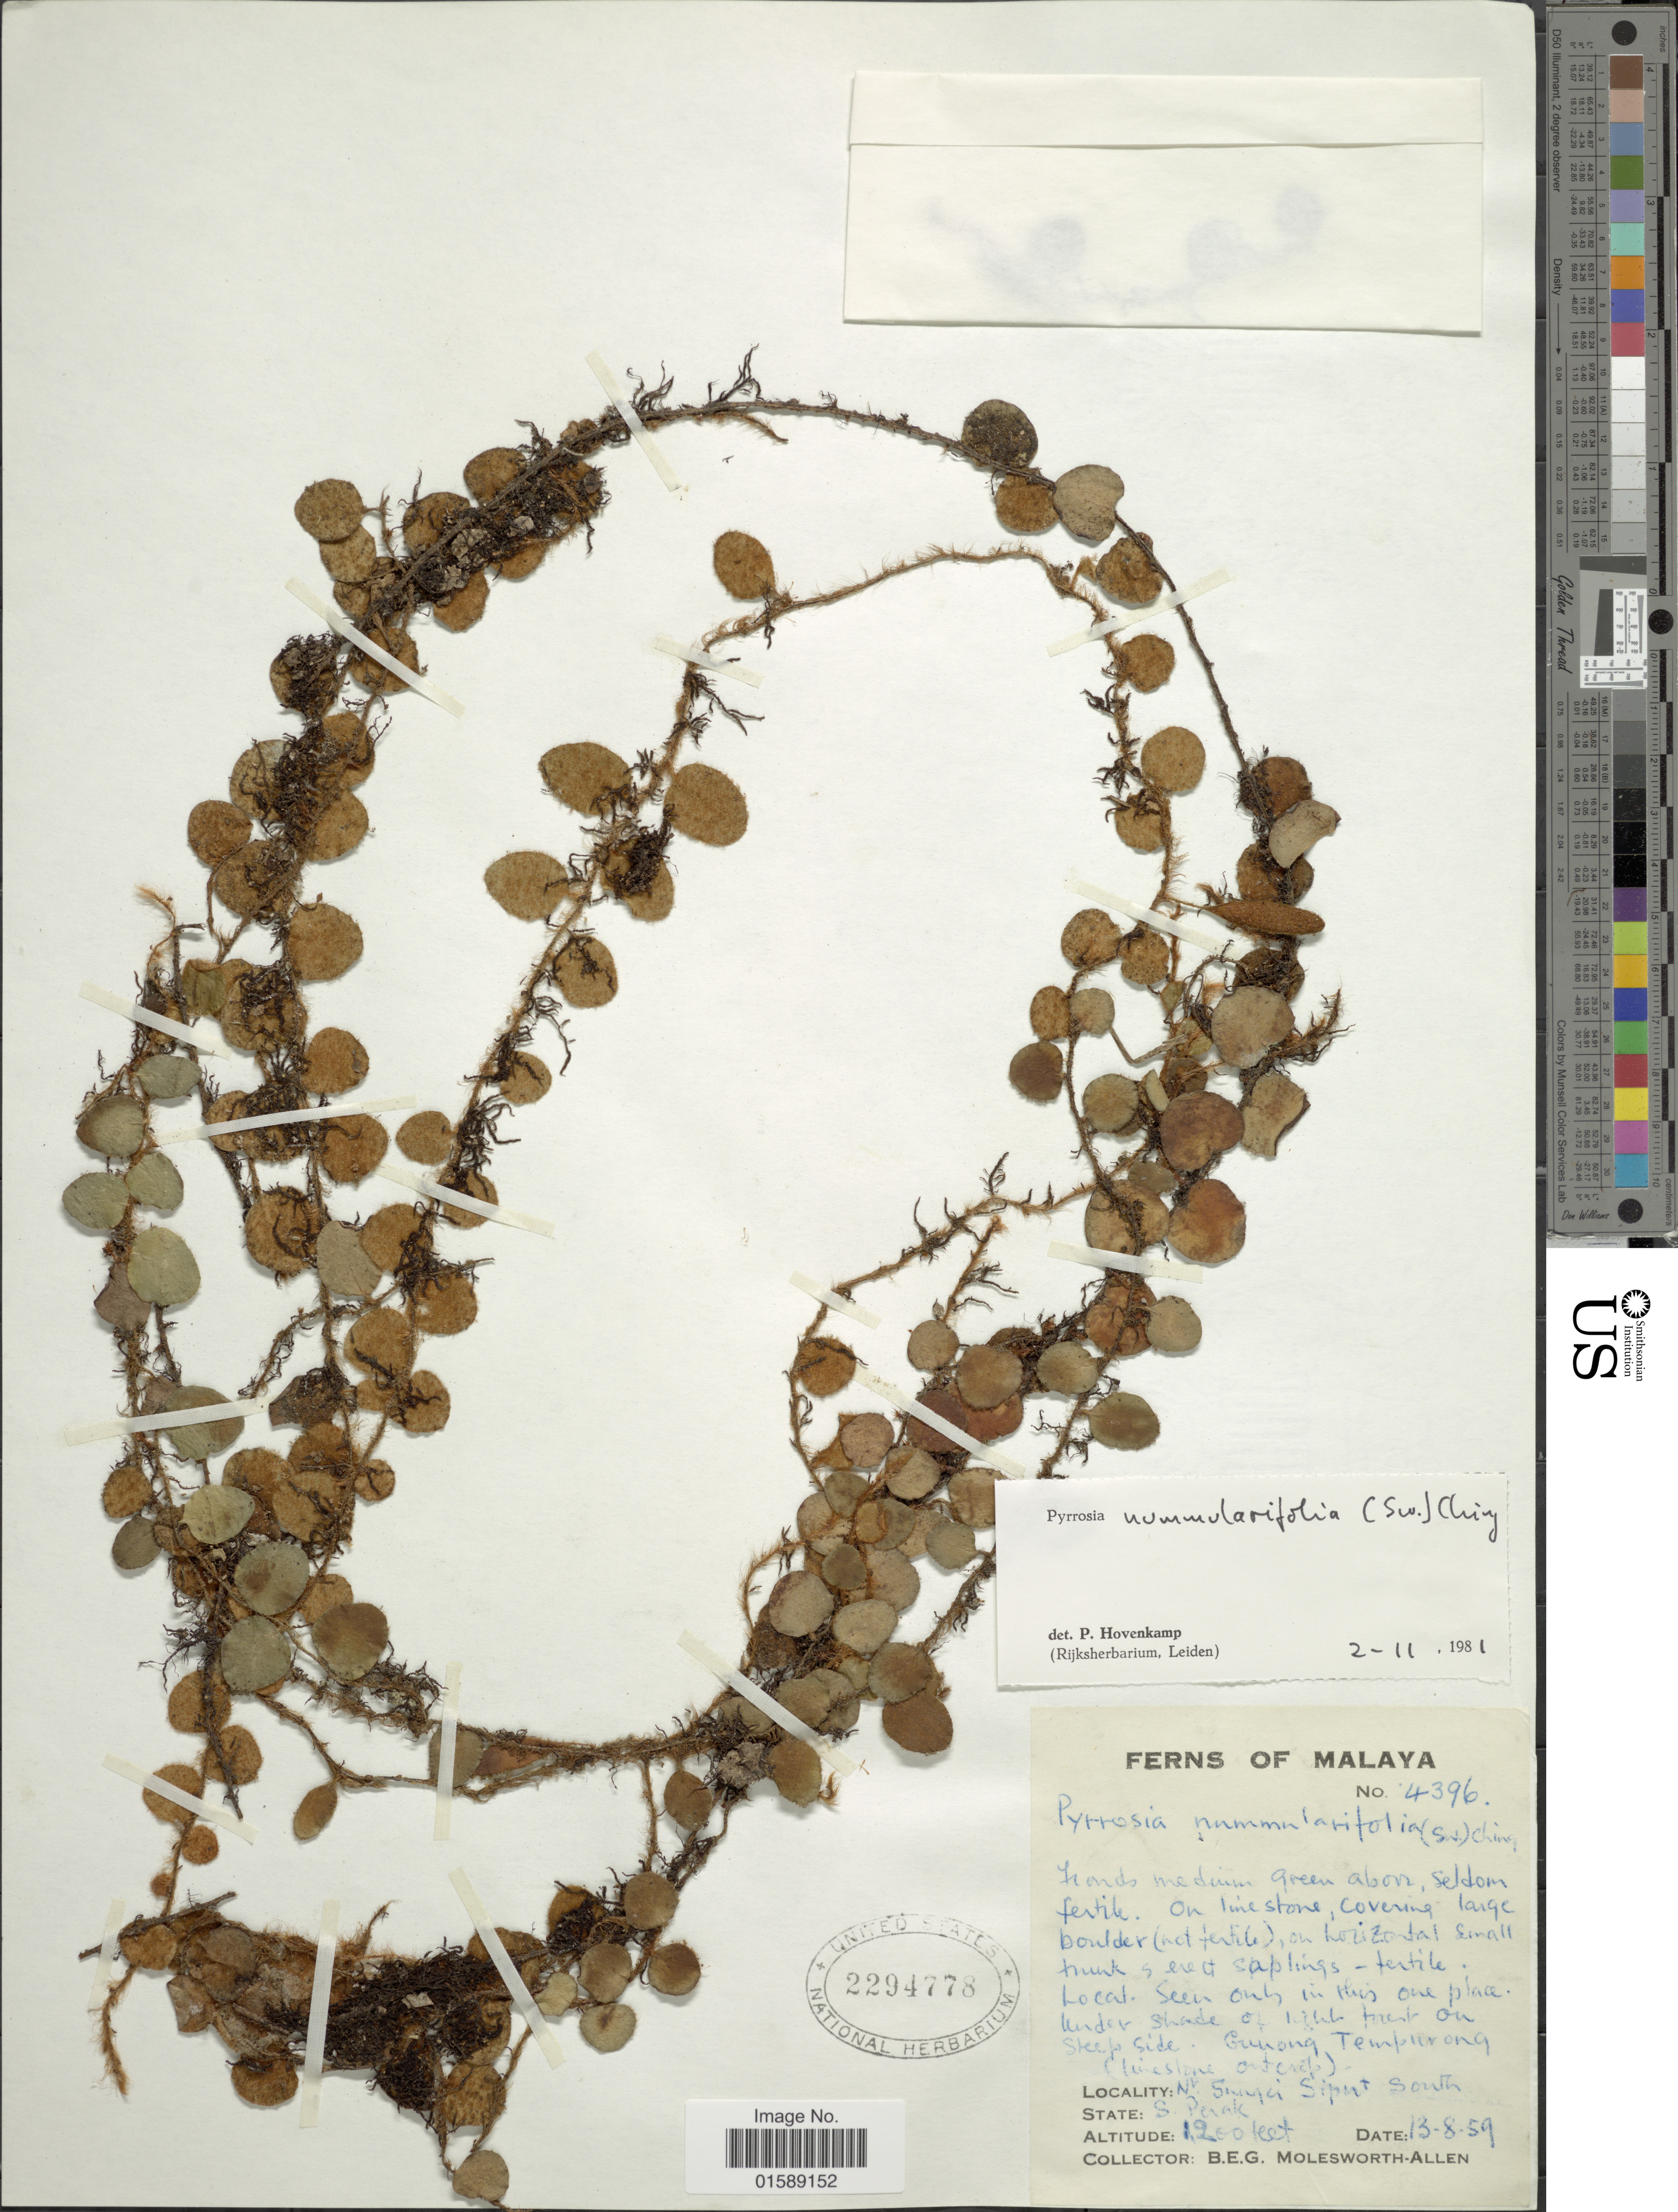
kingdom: Plantae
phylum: Tracheophyta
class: Polypodiopsida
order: Polypodiales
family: Polypodiaceae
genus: Pyrrosia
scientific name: Pyrrosia nummularifolia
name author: (Sw.) Ching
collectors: B. E. G. Molesworth-Allen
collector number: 4396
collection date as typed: Transcribed d/m/y: 13/8/59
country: Malaysia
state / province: Perak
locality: Gunong Tempurong (limestone outcrop). Nr. Sungei Siput South [Near Sungei Siput South], S. Perak.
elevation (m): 366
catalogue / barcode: US 2294778